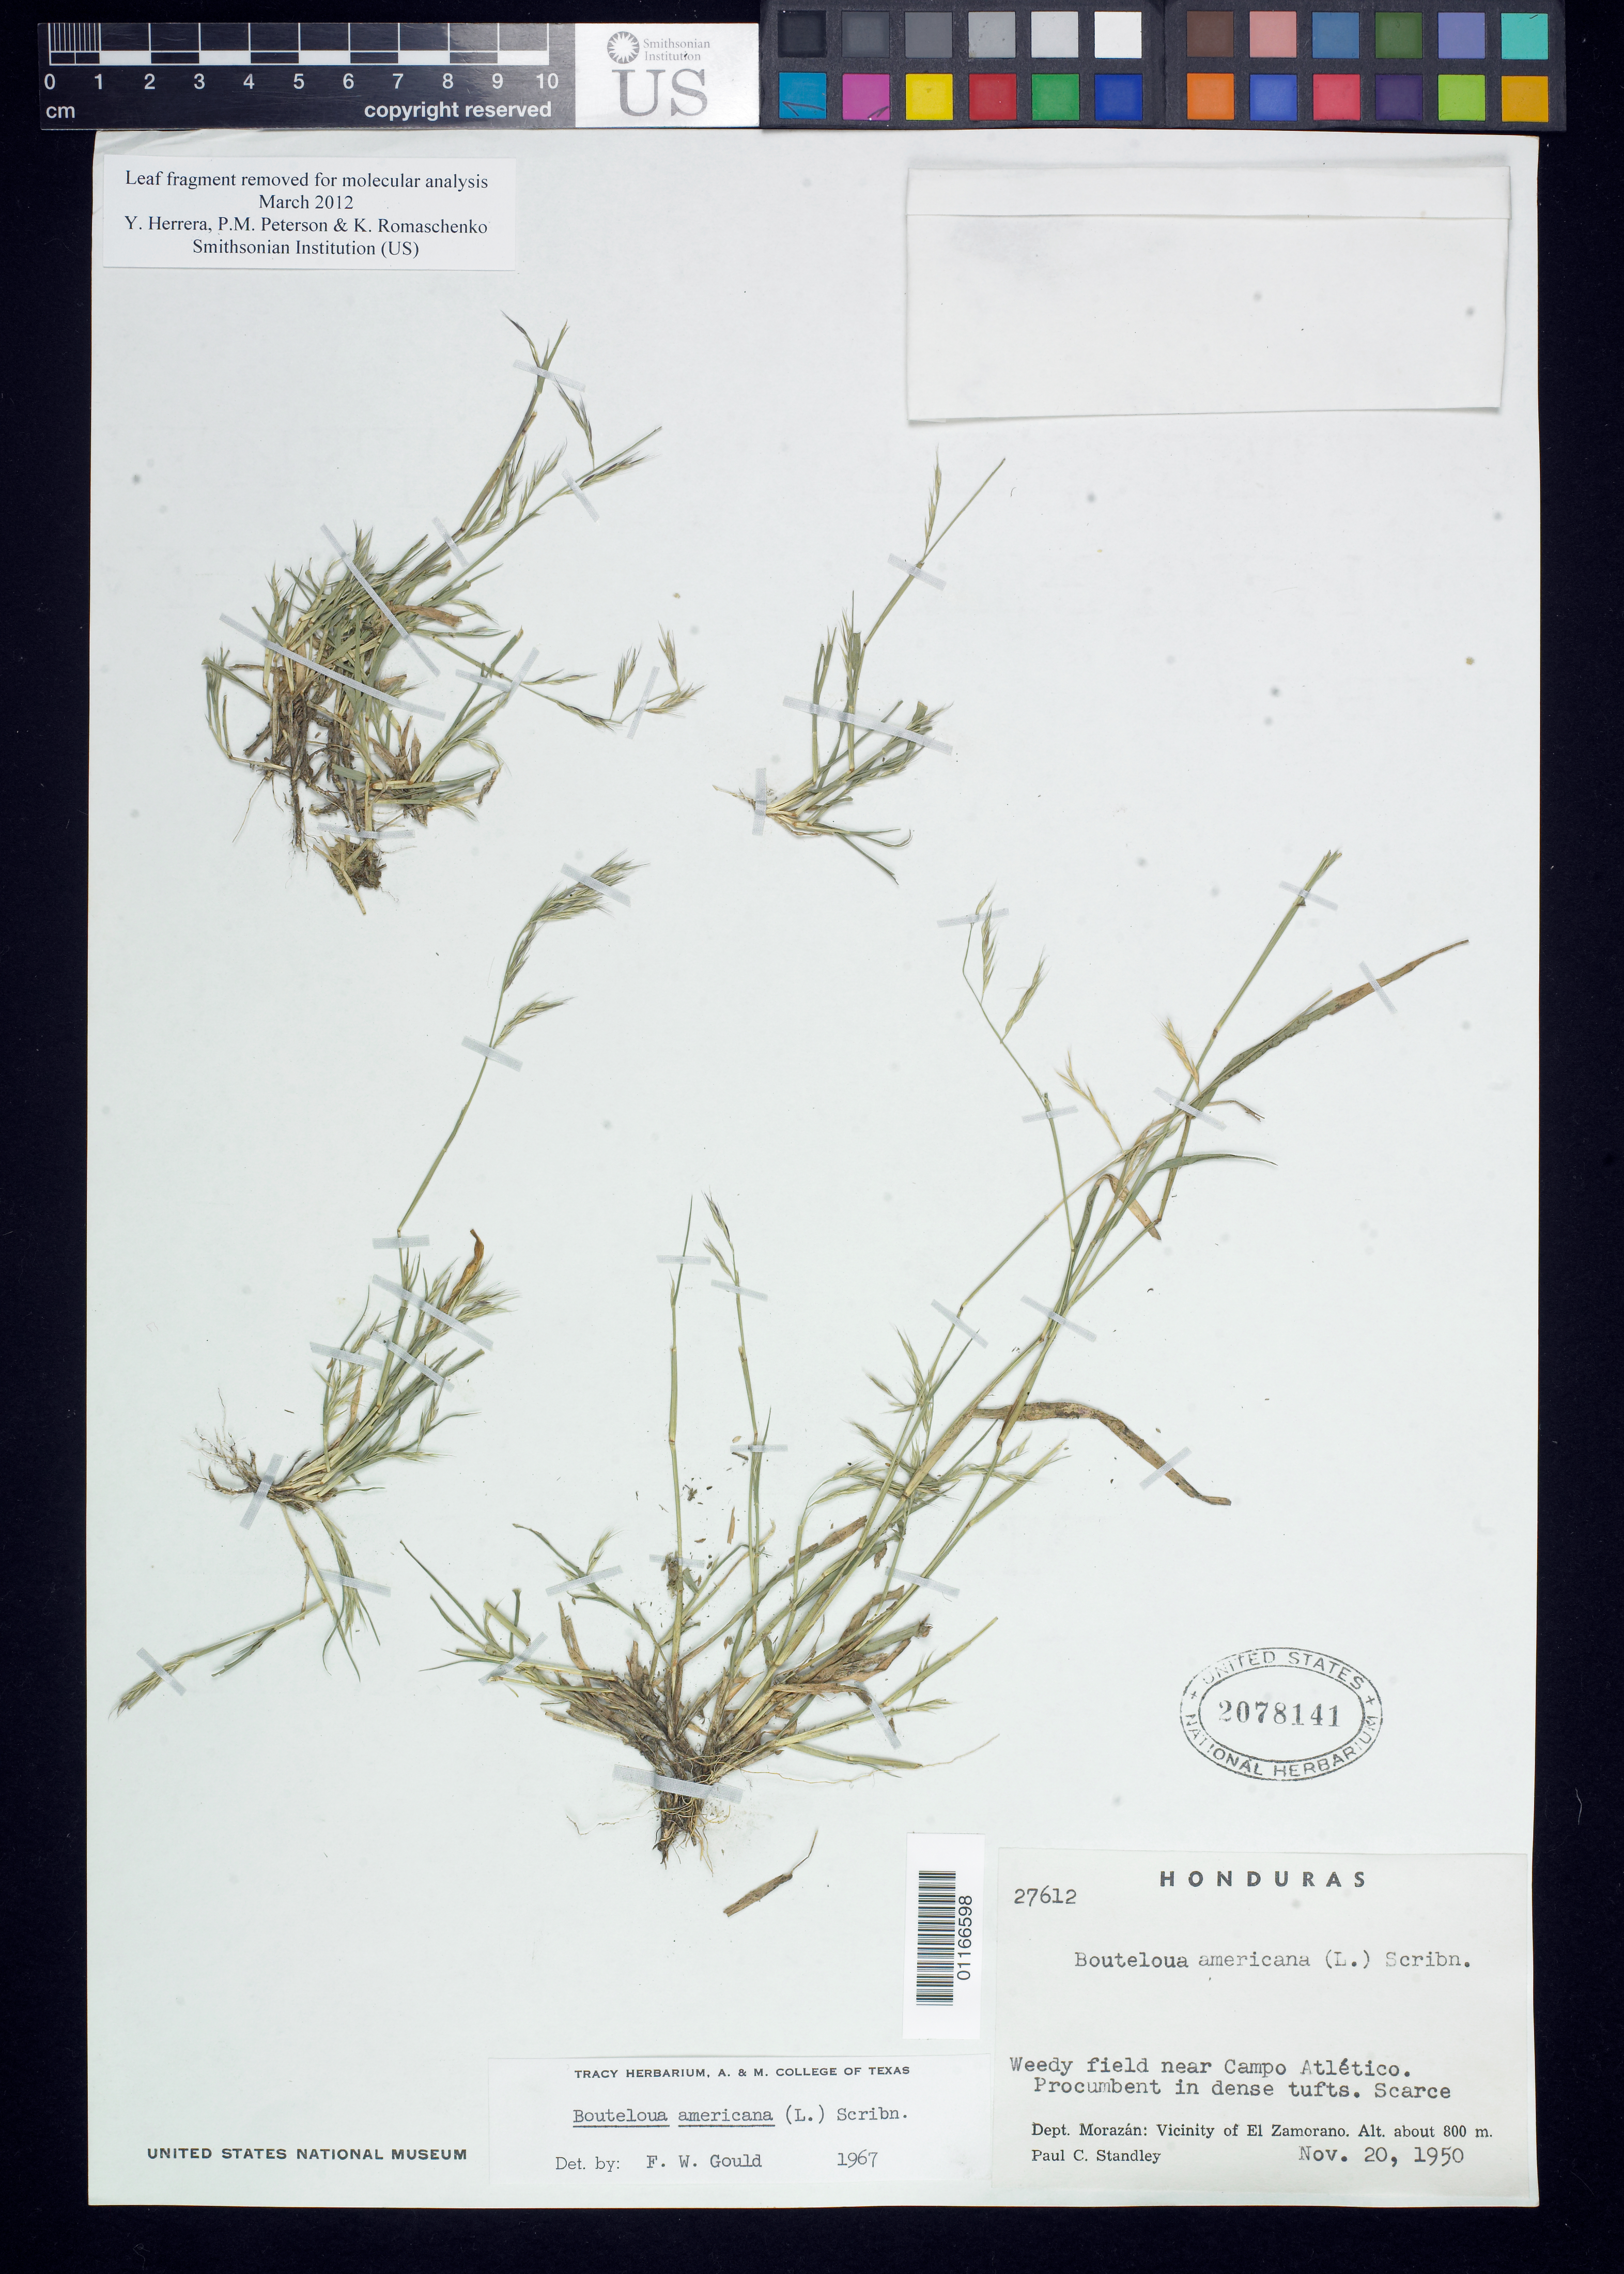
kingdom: Plantae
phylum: Tracheophyta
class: Liliopsida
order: Poales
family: Poaceae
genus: Bouteloua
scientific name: Bouteloua americana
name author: (L.) Scribn.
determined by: Gould, F. W.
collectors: P. C. Standley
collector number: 27612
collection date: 1950-11-20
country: Honduras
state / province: Fco. Morazán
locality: Vicinity of El Zamorano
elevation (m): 800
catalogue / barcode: US 2078141